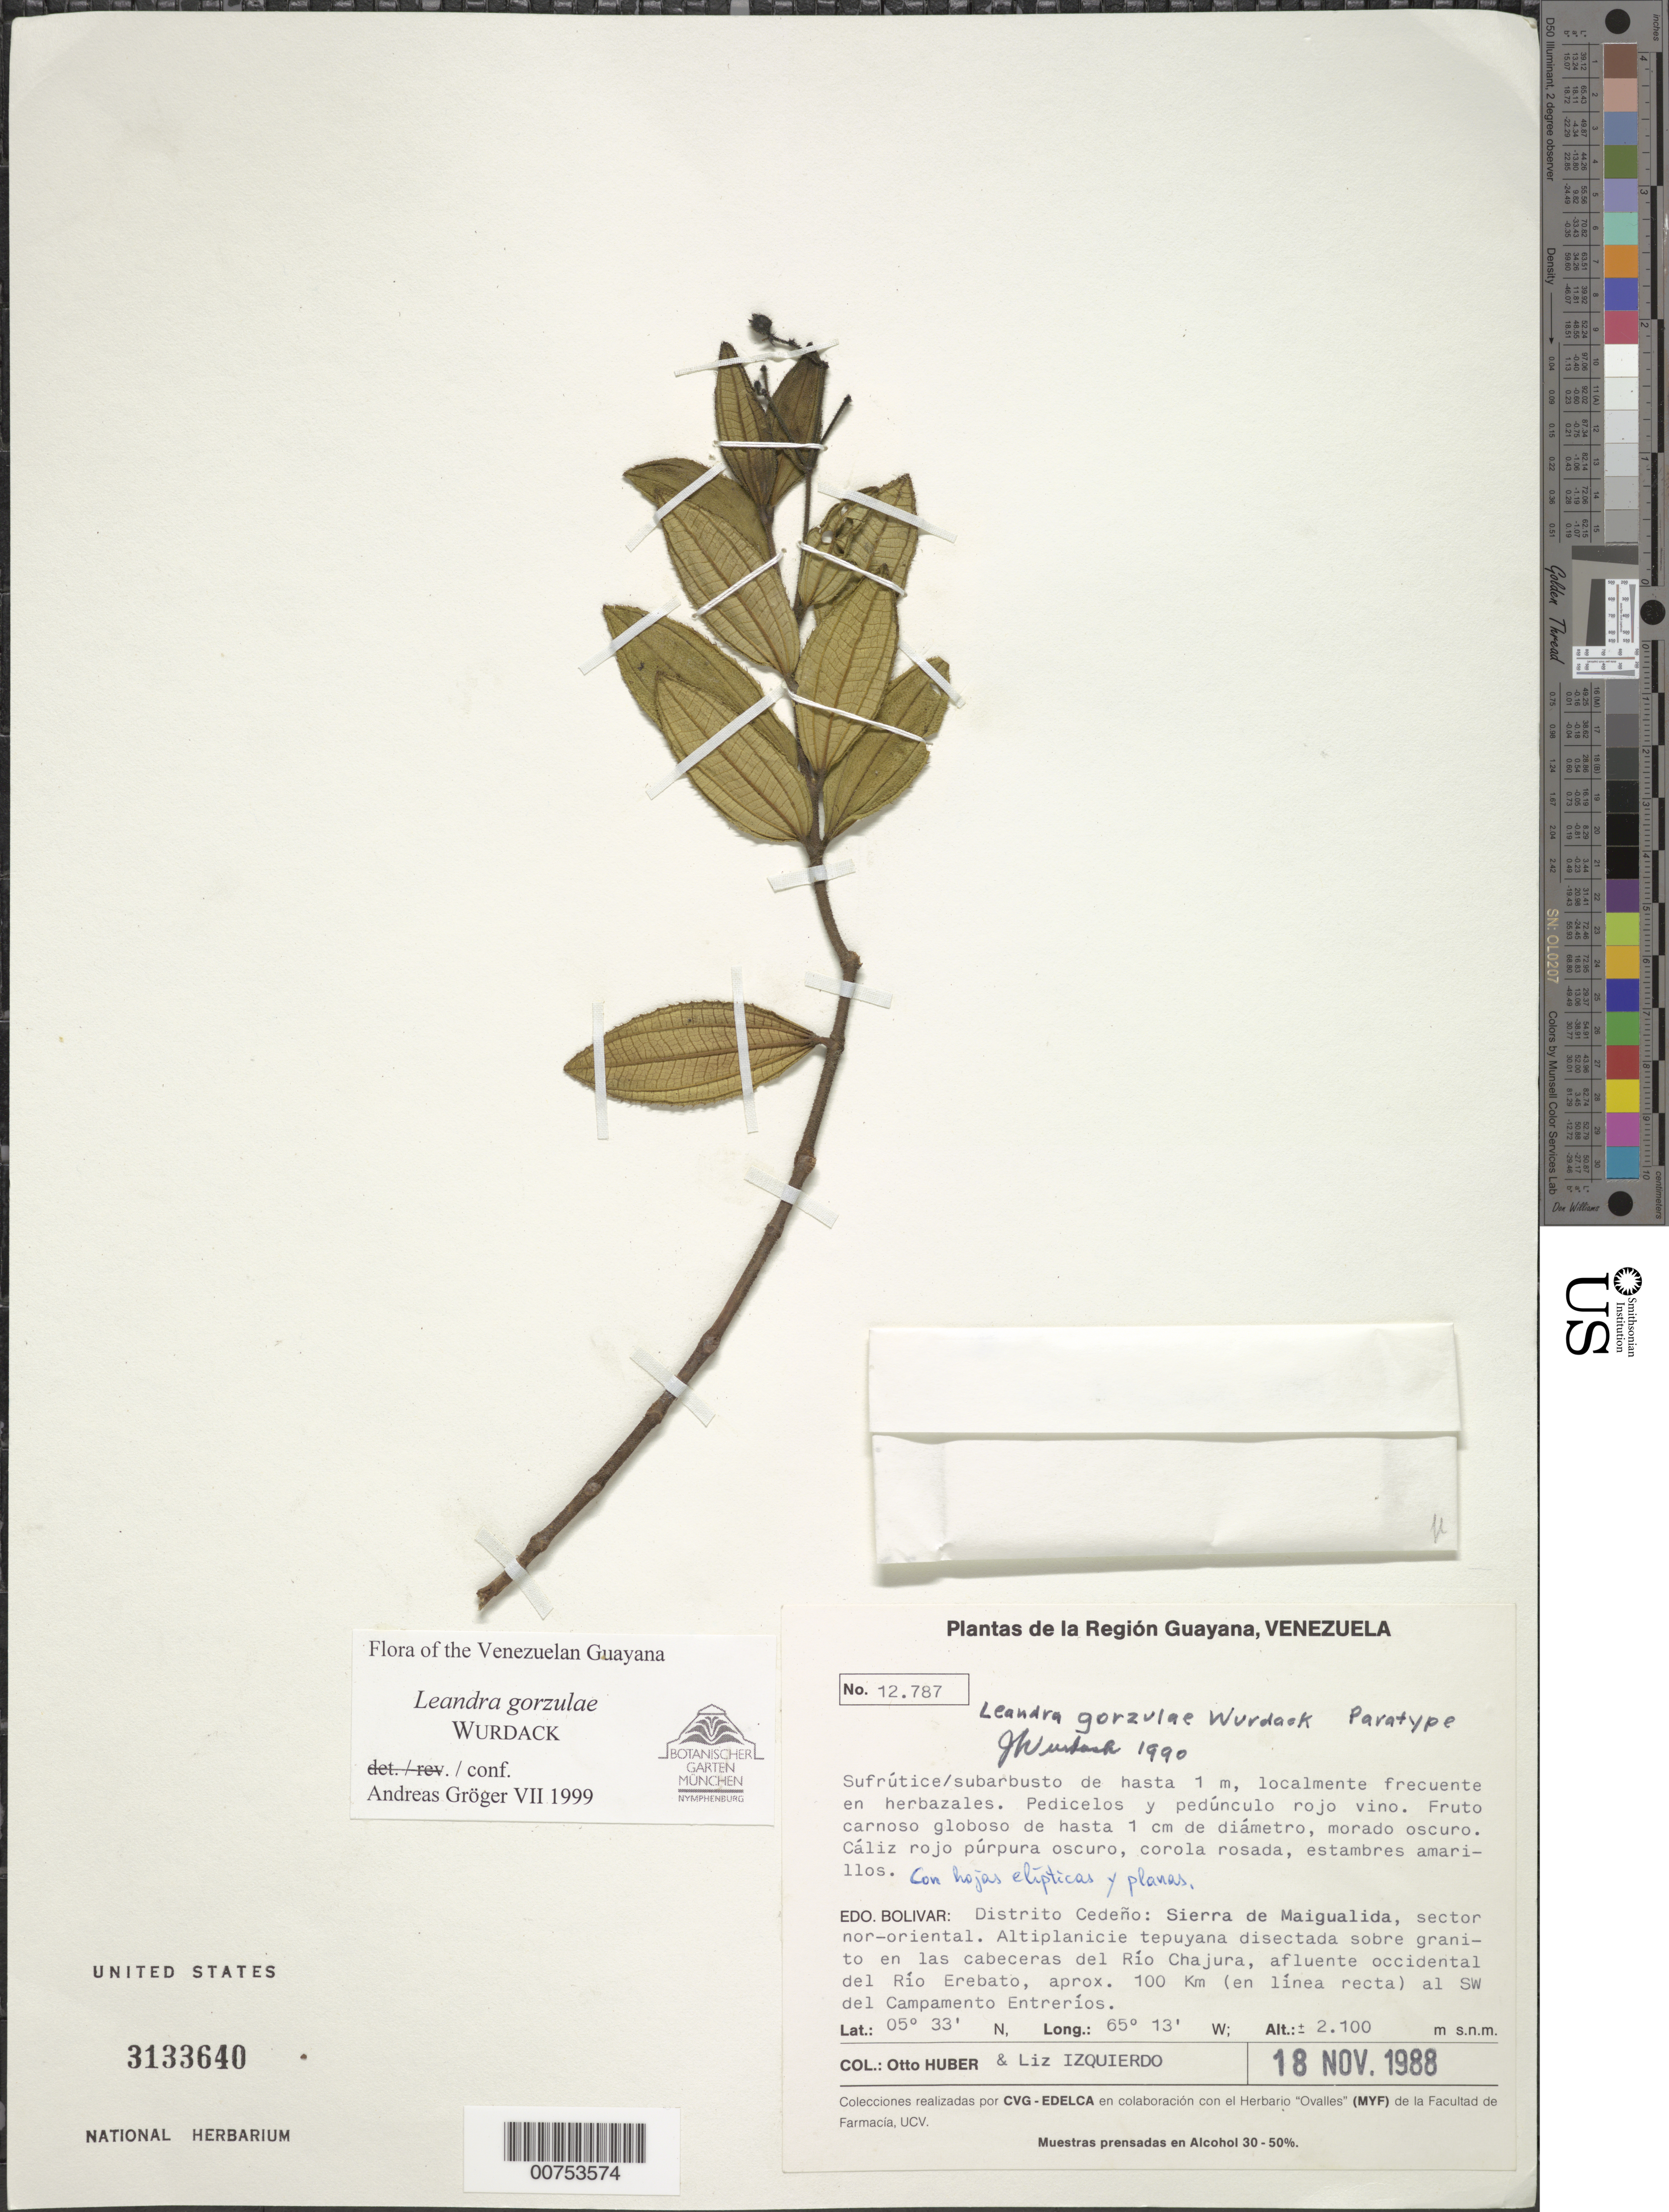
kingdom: Plantae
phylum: Tracheophyta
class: Magnoliopsida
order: Myrtales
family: Melastomataceae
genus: Leandra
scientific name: Leandra gorzulae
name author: Wurdack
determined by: Gröger, A.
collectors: O. Huber & L. Izquierdo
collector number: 12787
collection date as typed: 18-Nov-88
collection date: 1988-11-18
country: Venezuela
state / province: Bolívar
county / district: Cedeño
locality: Sierra de Maigualida, sector nor-oriental, cabeceras del Río Chajura, afluente occidental del Río Erebato, aprox. 100 km al SW del Campamento EntreRíos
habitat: Herbazales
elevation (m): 2100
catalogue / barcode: US 3133640